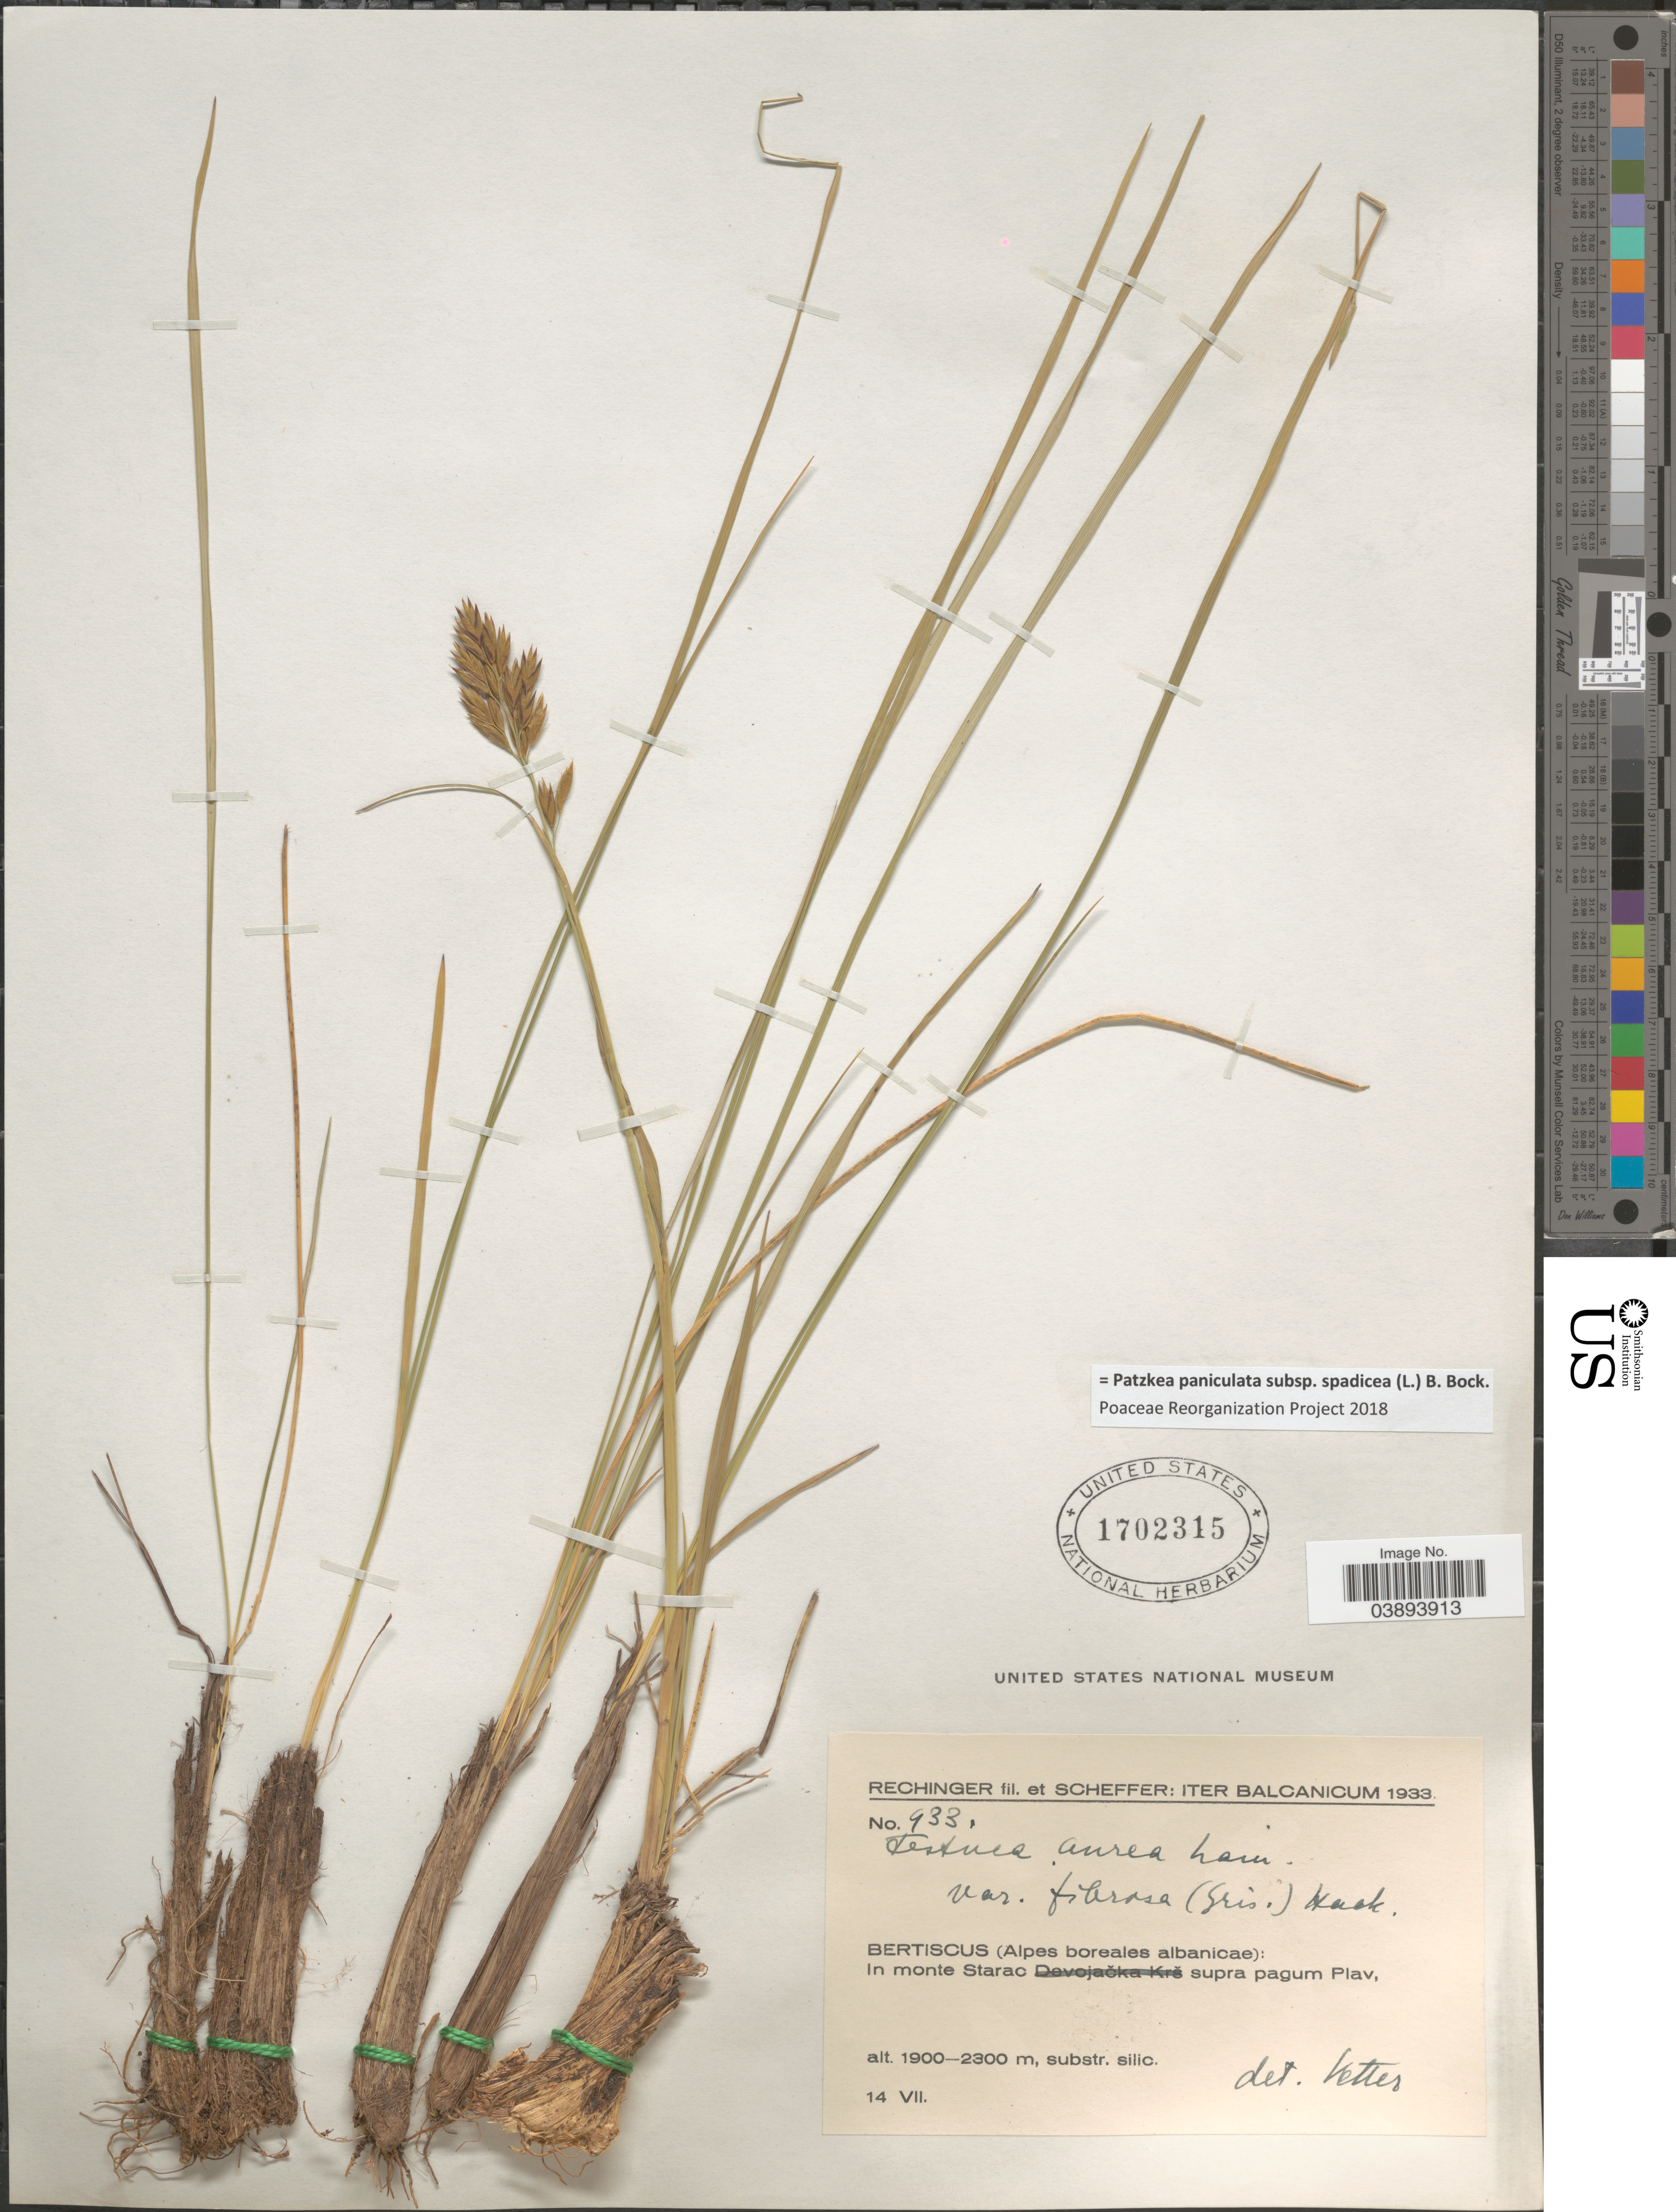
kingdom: Plantae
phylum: Tracheophyta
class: Liliopsida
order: Poales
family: Poaceae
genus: Patzkea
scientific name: Patzkea paniculata subsp. spadicea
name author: (L.) G. H. Loos & B. Bock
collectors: -- Rechinger & Scheffer, --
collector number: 933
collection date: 1933-07-14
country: Montenegro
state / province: Plav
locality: Iter Balcanicum. Bertiscus (Alpes boreales albanicae): In monte Starac supra pagum Plav.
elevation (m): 1900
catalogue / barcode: US 1702315